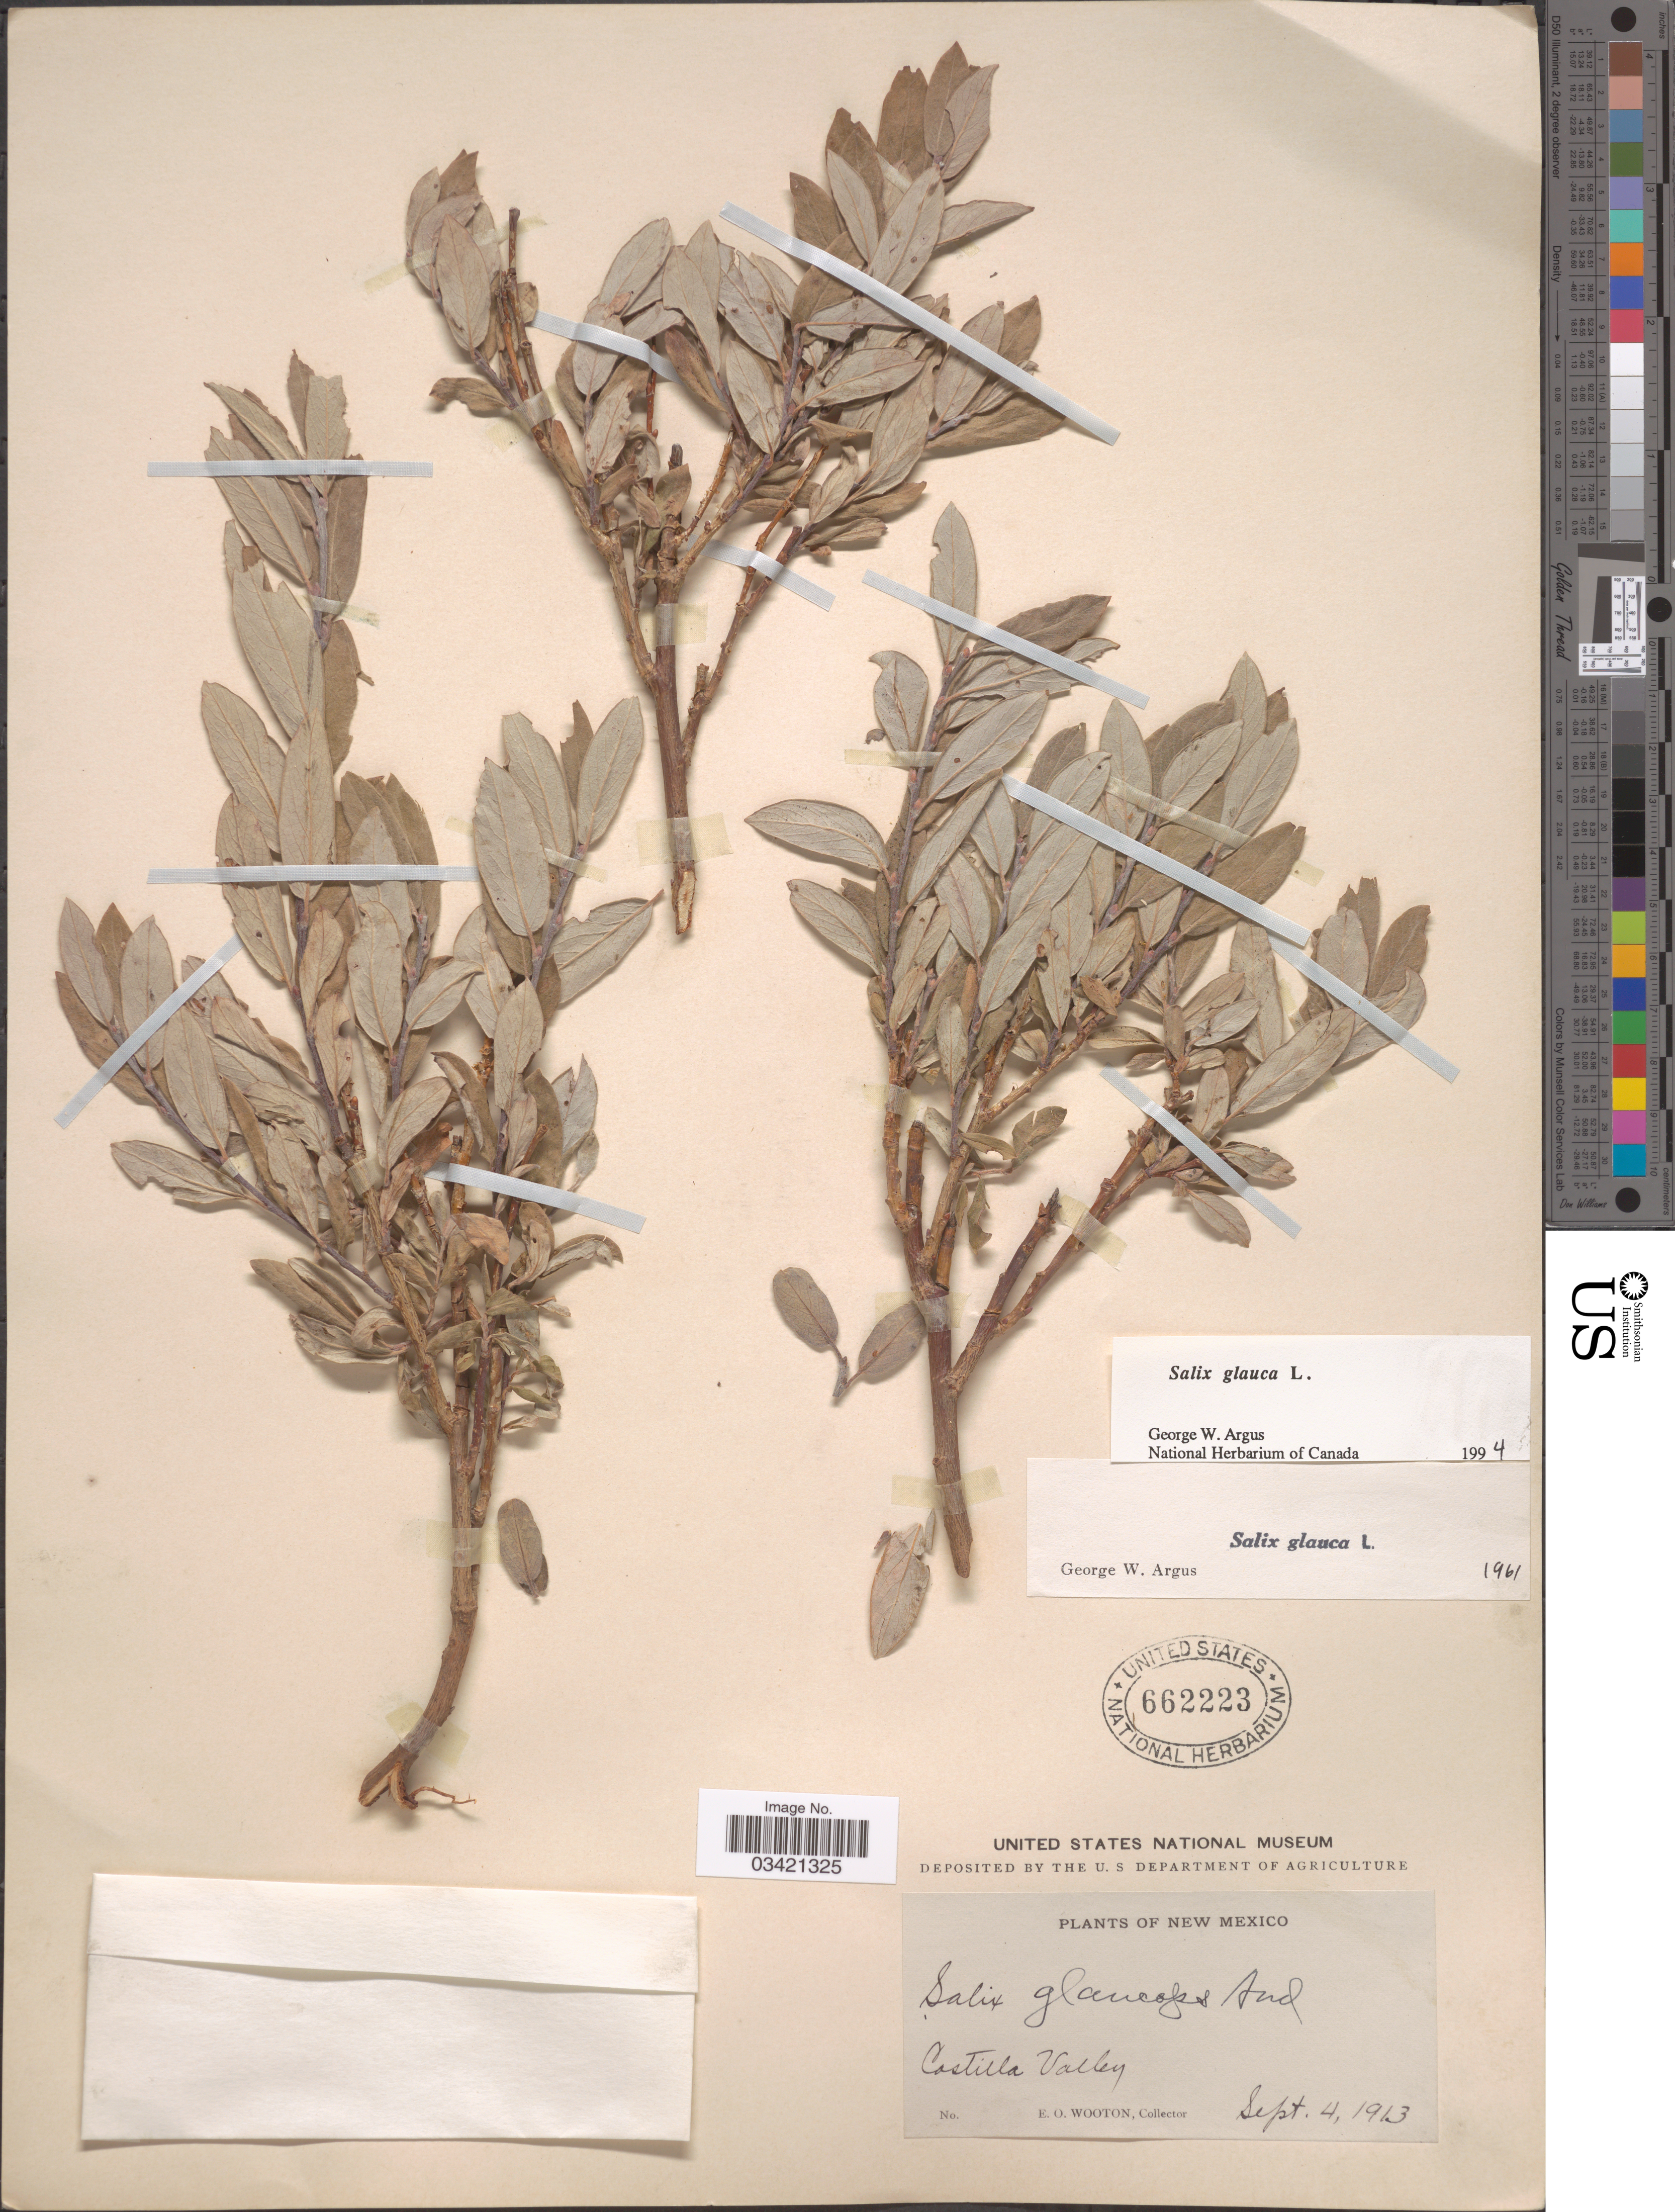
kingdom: Plantae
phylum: Tracheophyta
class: Magnoliopsida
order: Malpighiales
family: Salicaceae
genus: Salix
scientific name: Salix glauca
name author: L.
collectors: E. O. Wooton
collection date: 1913-09-04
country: United States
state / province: New Mexico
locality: Costilla Valley.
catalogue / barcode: US 662223